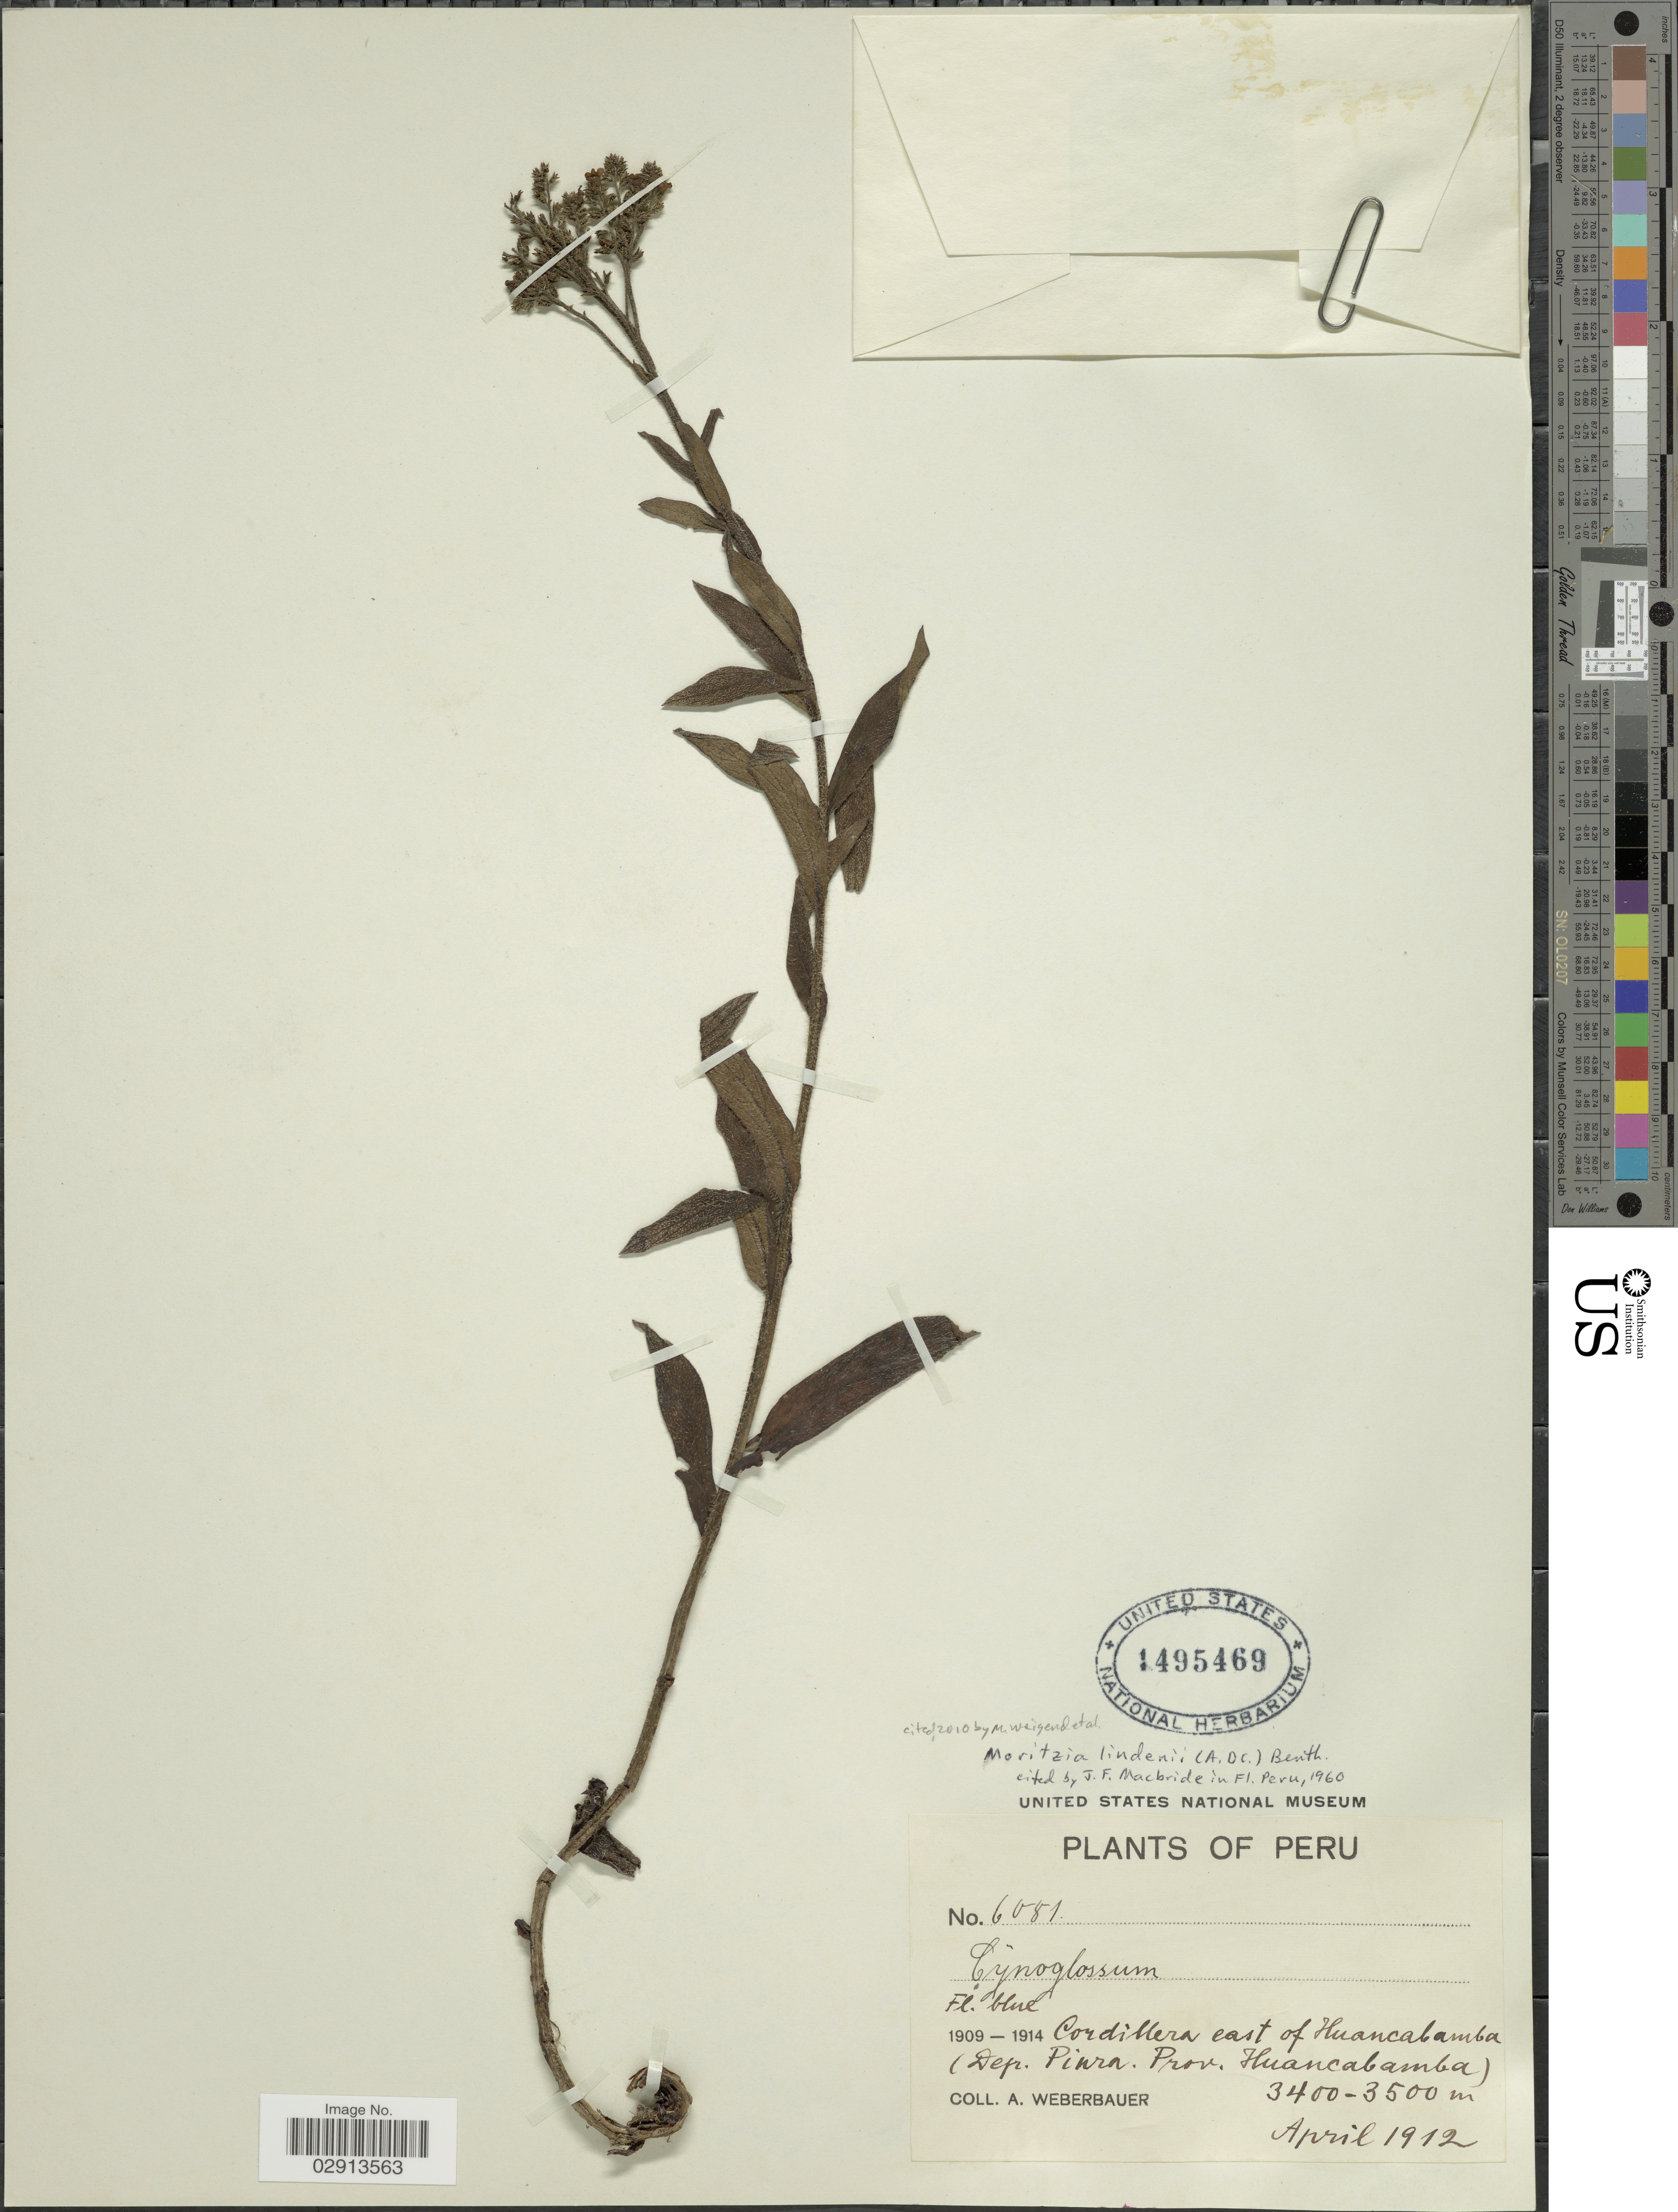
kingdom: Plantae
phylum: Tracheophyta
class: Magnoliopsida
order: Boraginales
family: Boraginaceae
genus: Moritzia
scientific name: Moritzia lindenii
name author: (DC.) Benth.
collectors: A. Weberbauer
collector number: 6081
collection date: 1912-04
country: Peru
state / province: Piura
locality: Cordillera east of Huancabamba (Dep. Piura. Prov. Huancabamba).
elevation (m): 3400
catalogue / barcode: US 1495469